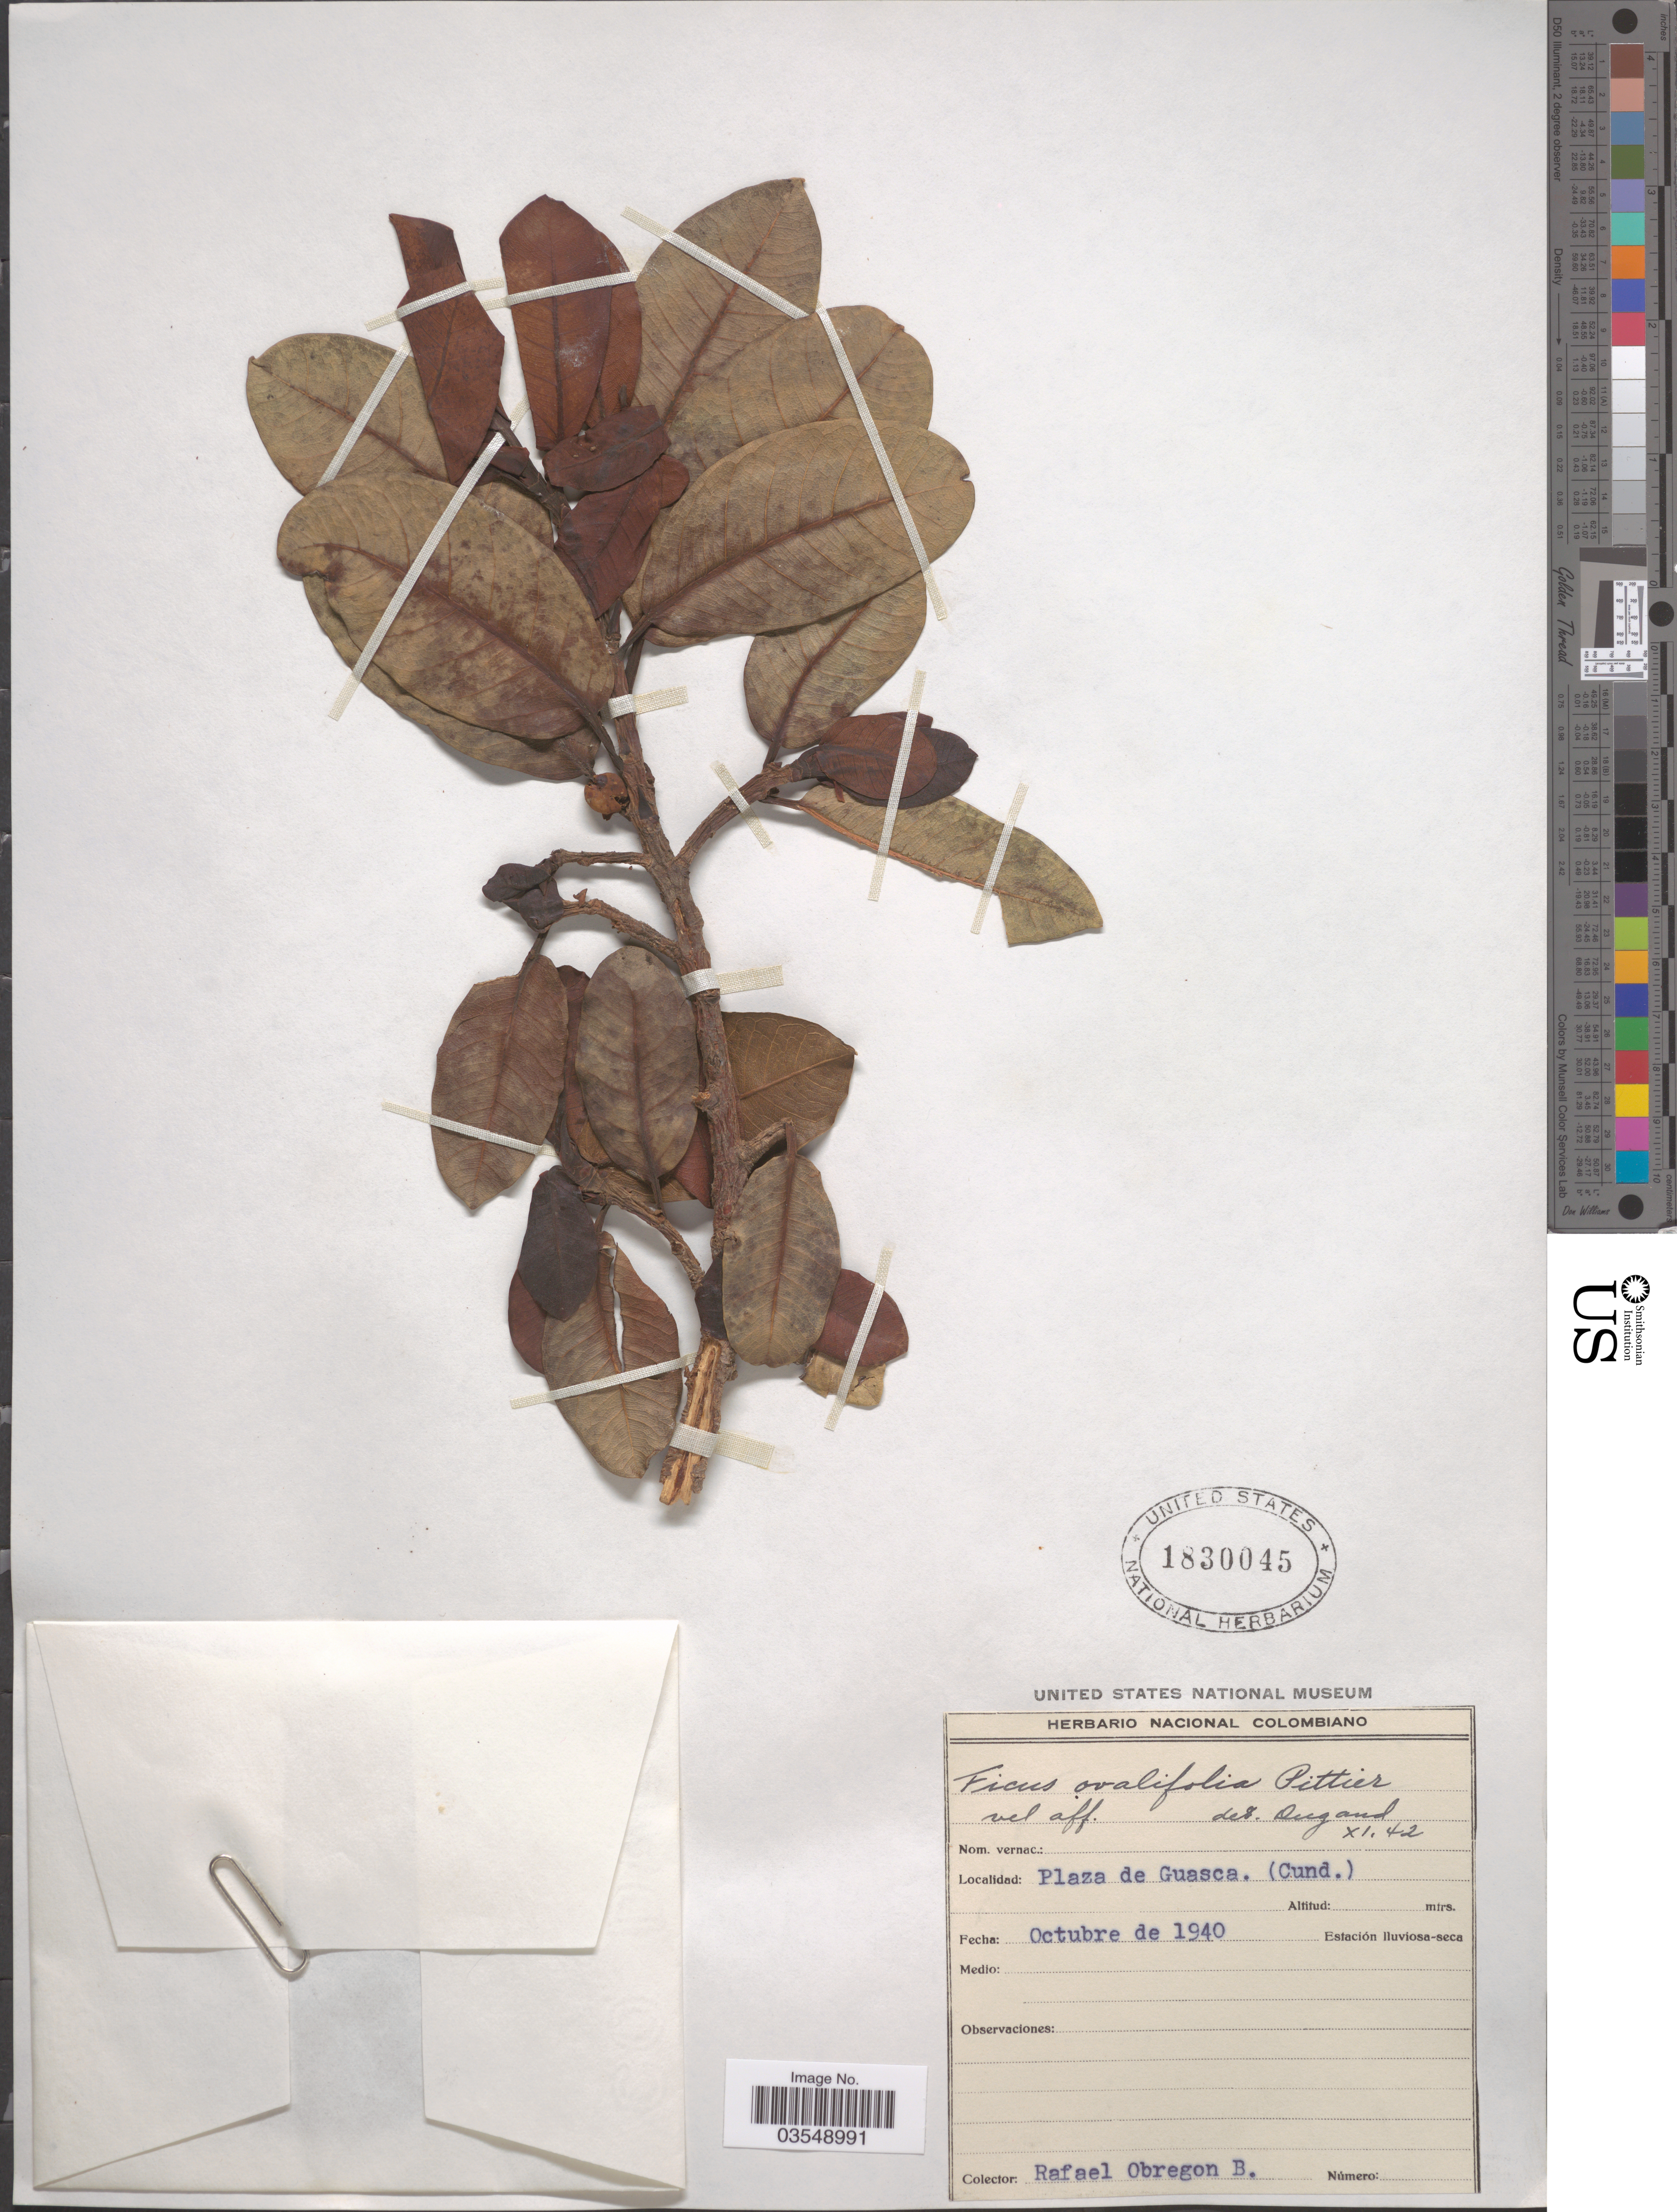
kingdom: Plantae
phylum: Tracheophyta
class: Magnoliopsida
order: Rosales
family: Moraceae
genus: Ficus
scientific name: Ficus ovalifolia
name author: Pittier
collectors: R. Obregon B.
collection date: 1940-10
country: Colombia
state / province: Cundinamarca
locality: Plaza de Guasca. (Cund.).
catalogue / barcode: US 1830045